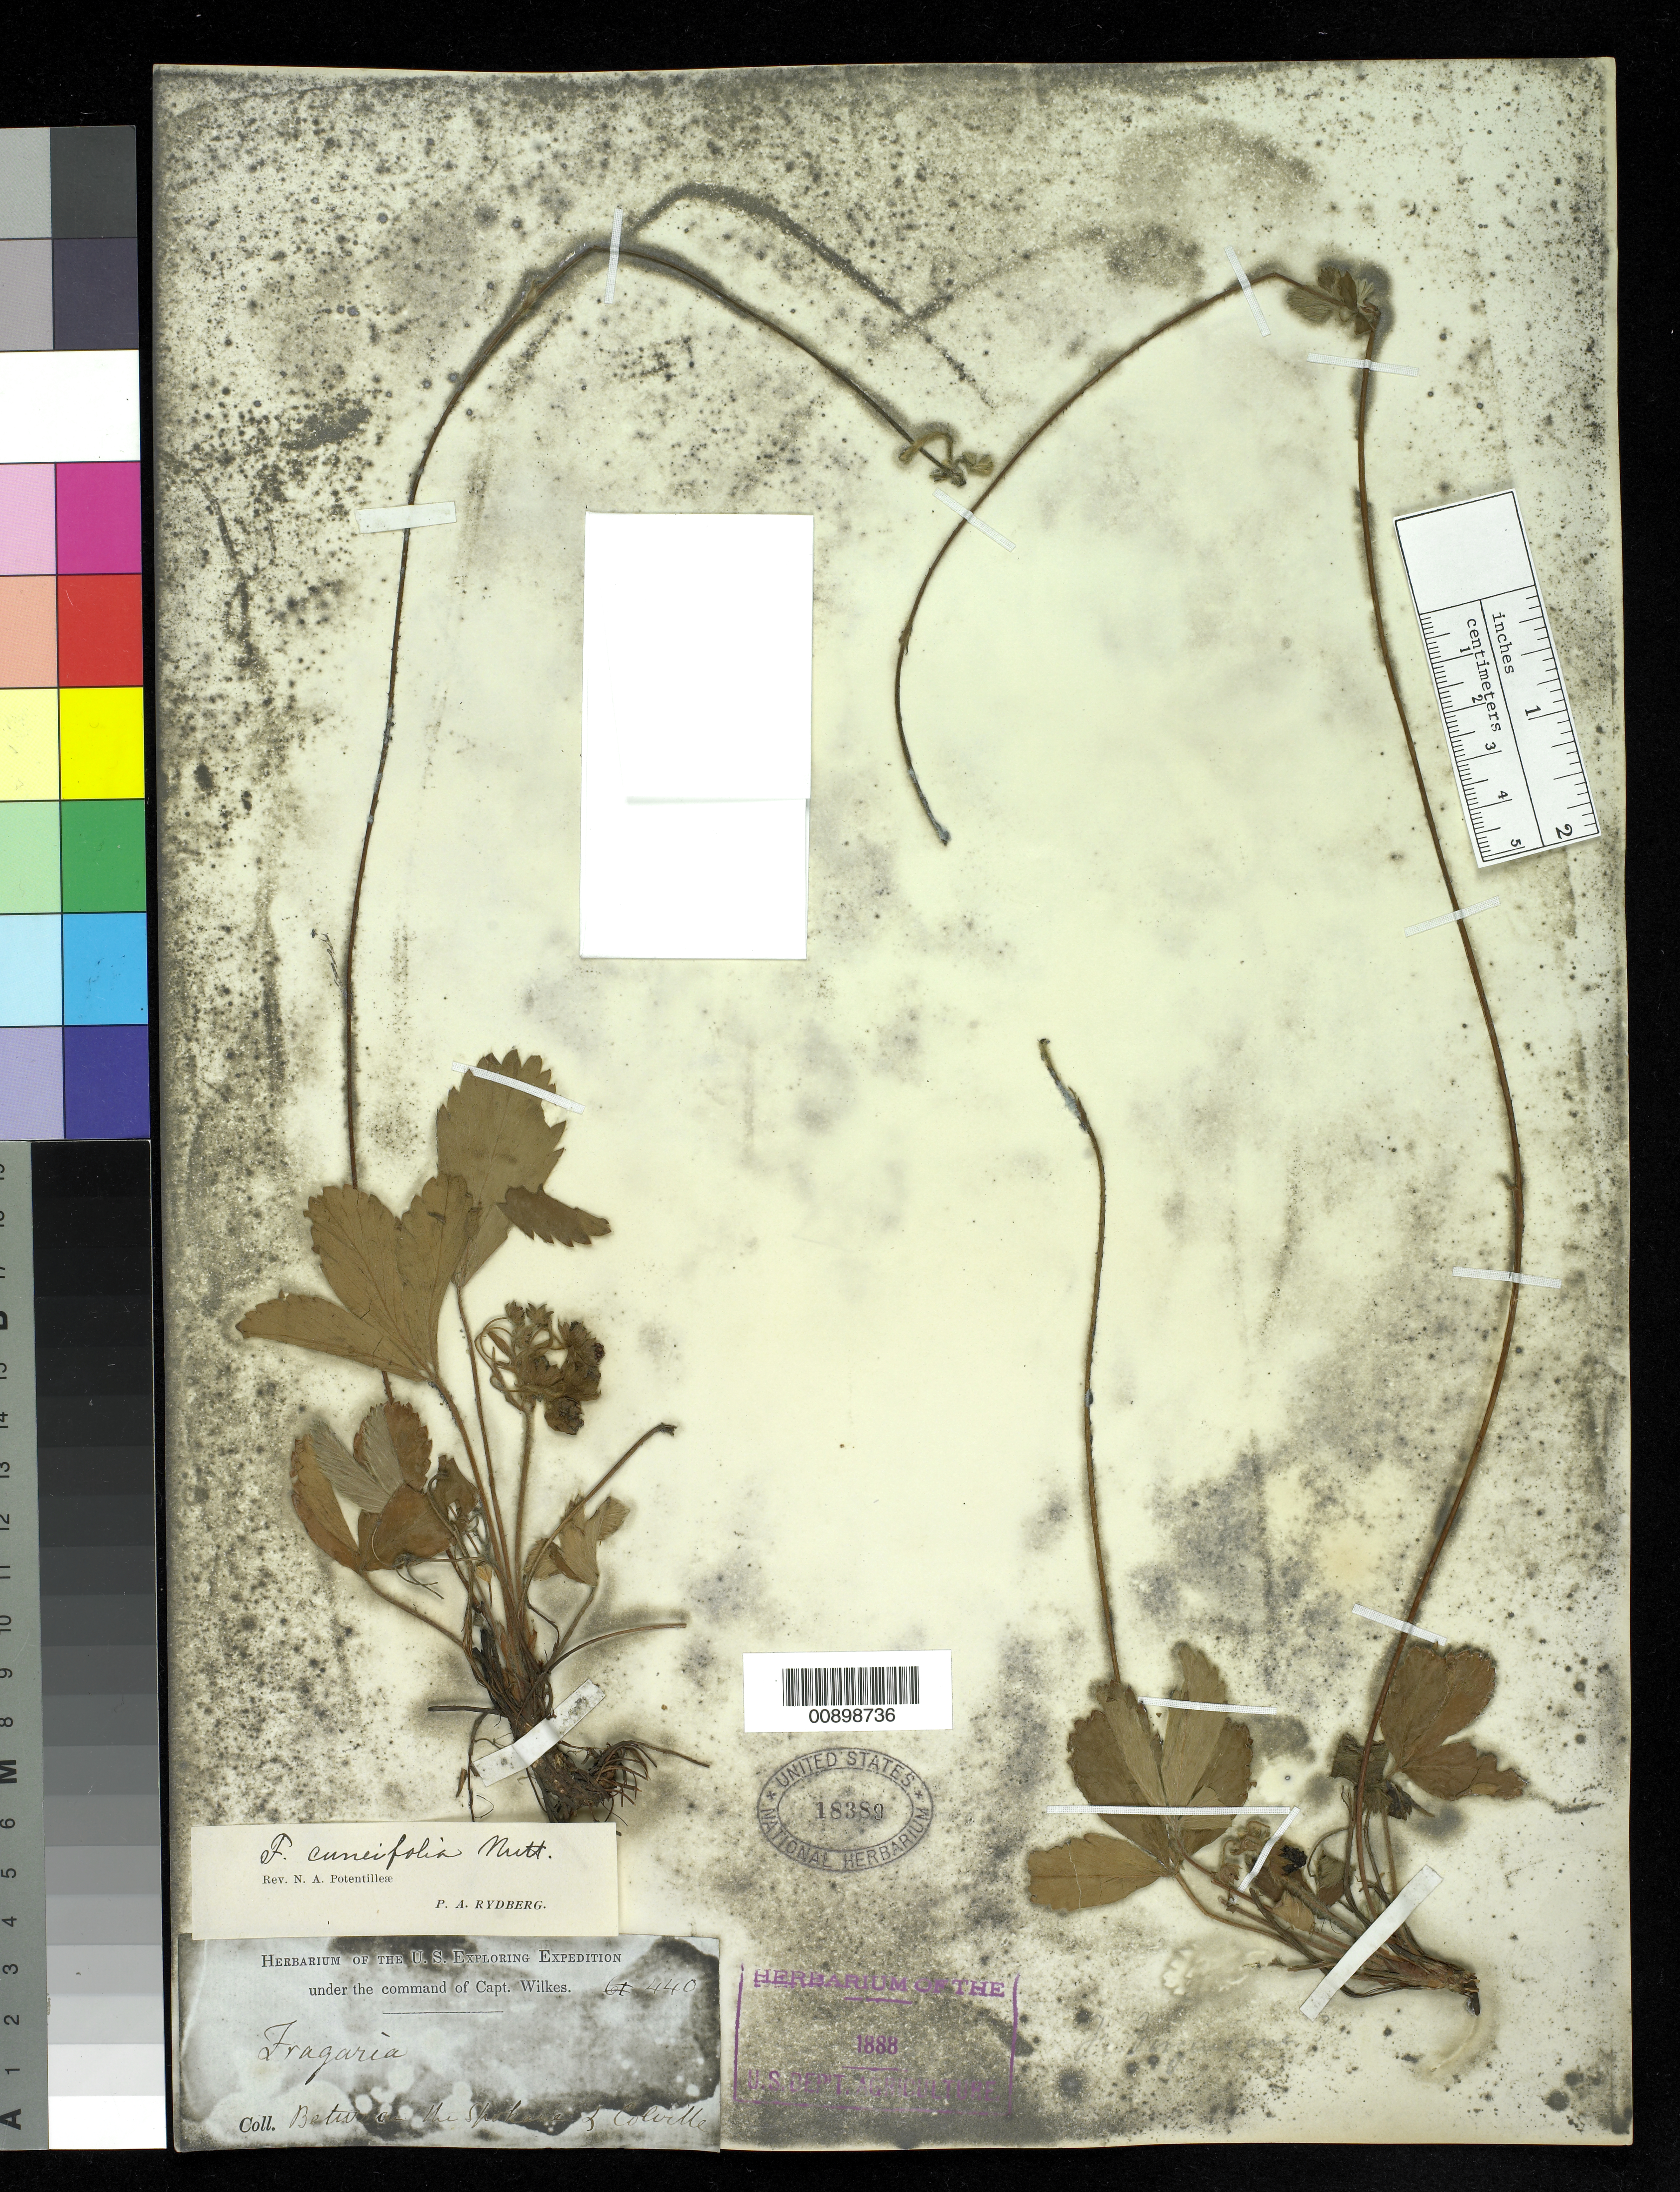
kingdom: Plantae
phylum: Tracheophyta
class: Magnoliopsida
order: Rosales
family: Rosaceae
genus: Fragaria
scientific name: Fragaria vesca subsp. bracteata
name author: L.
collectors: Wilkes Explor. Exped.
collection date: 1838/1842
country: United States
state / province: Washington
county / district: Spokane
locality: Between the Spokane & Colville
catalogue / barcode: US 18389